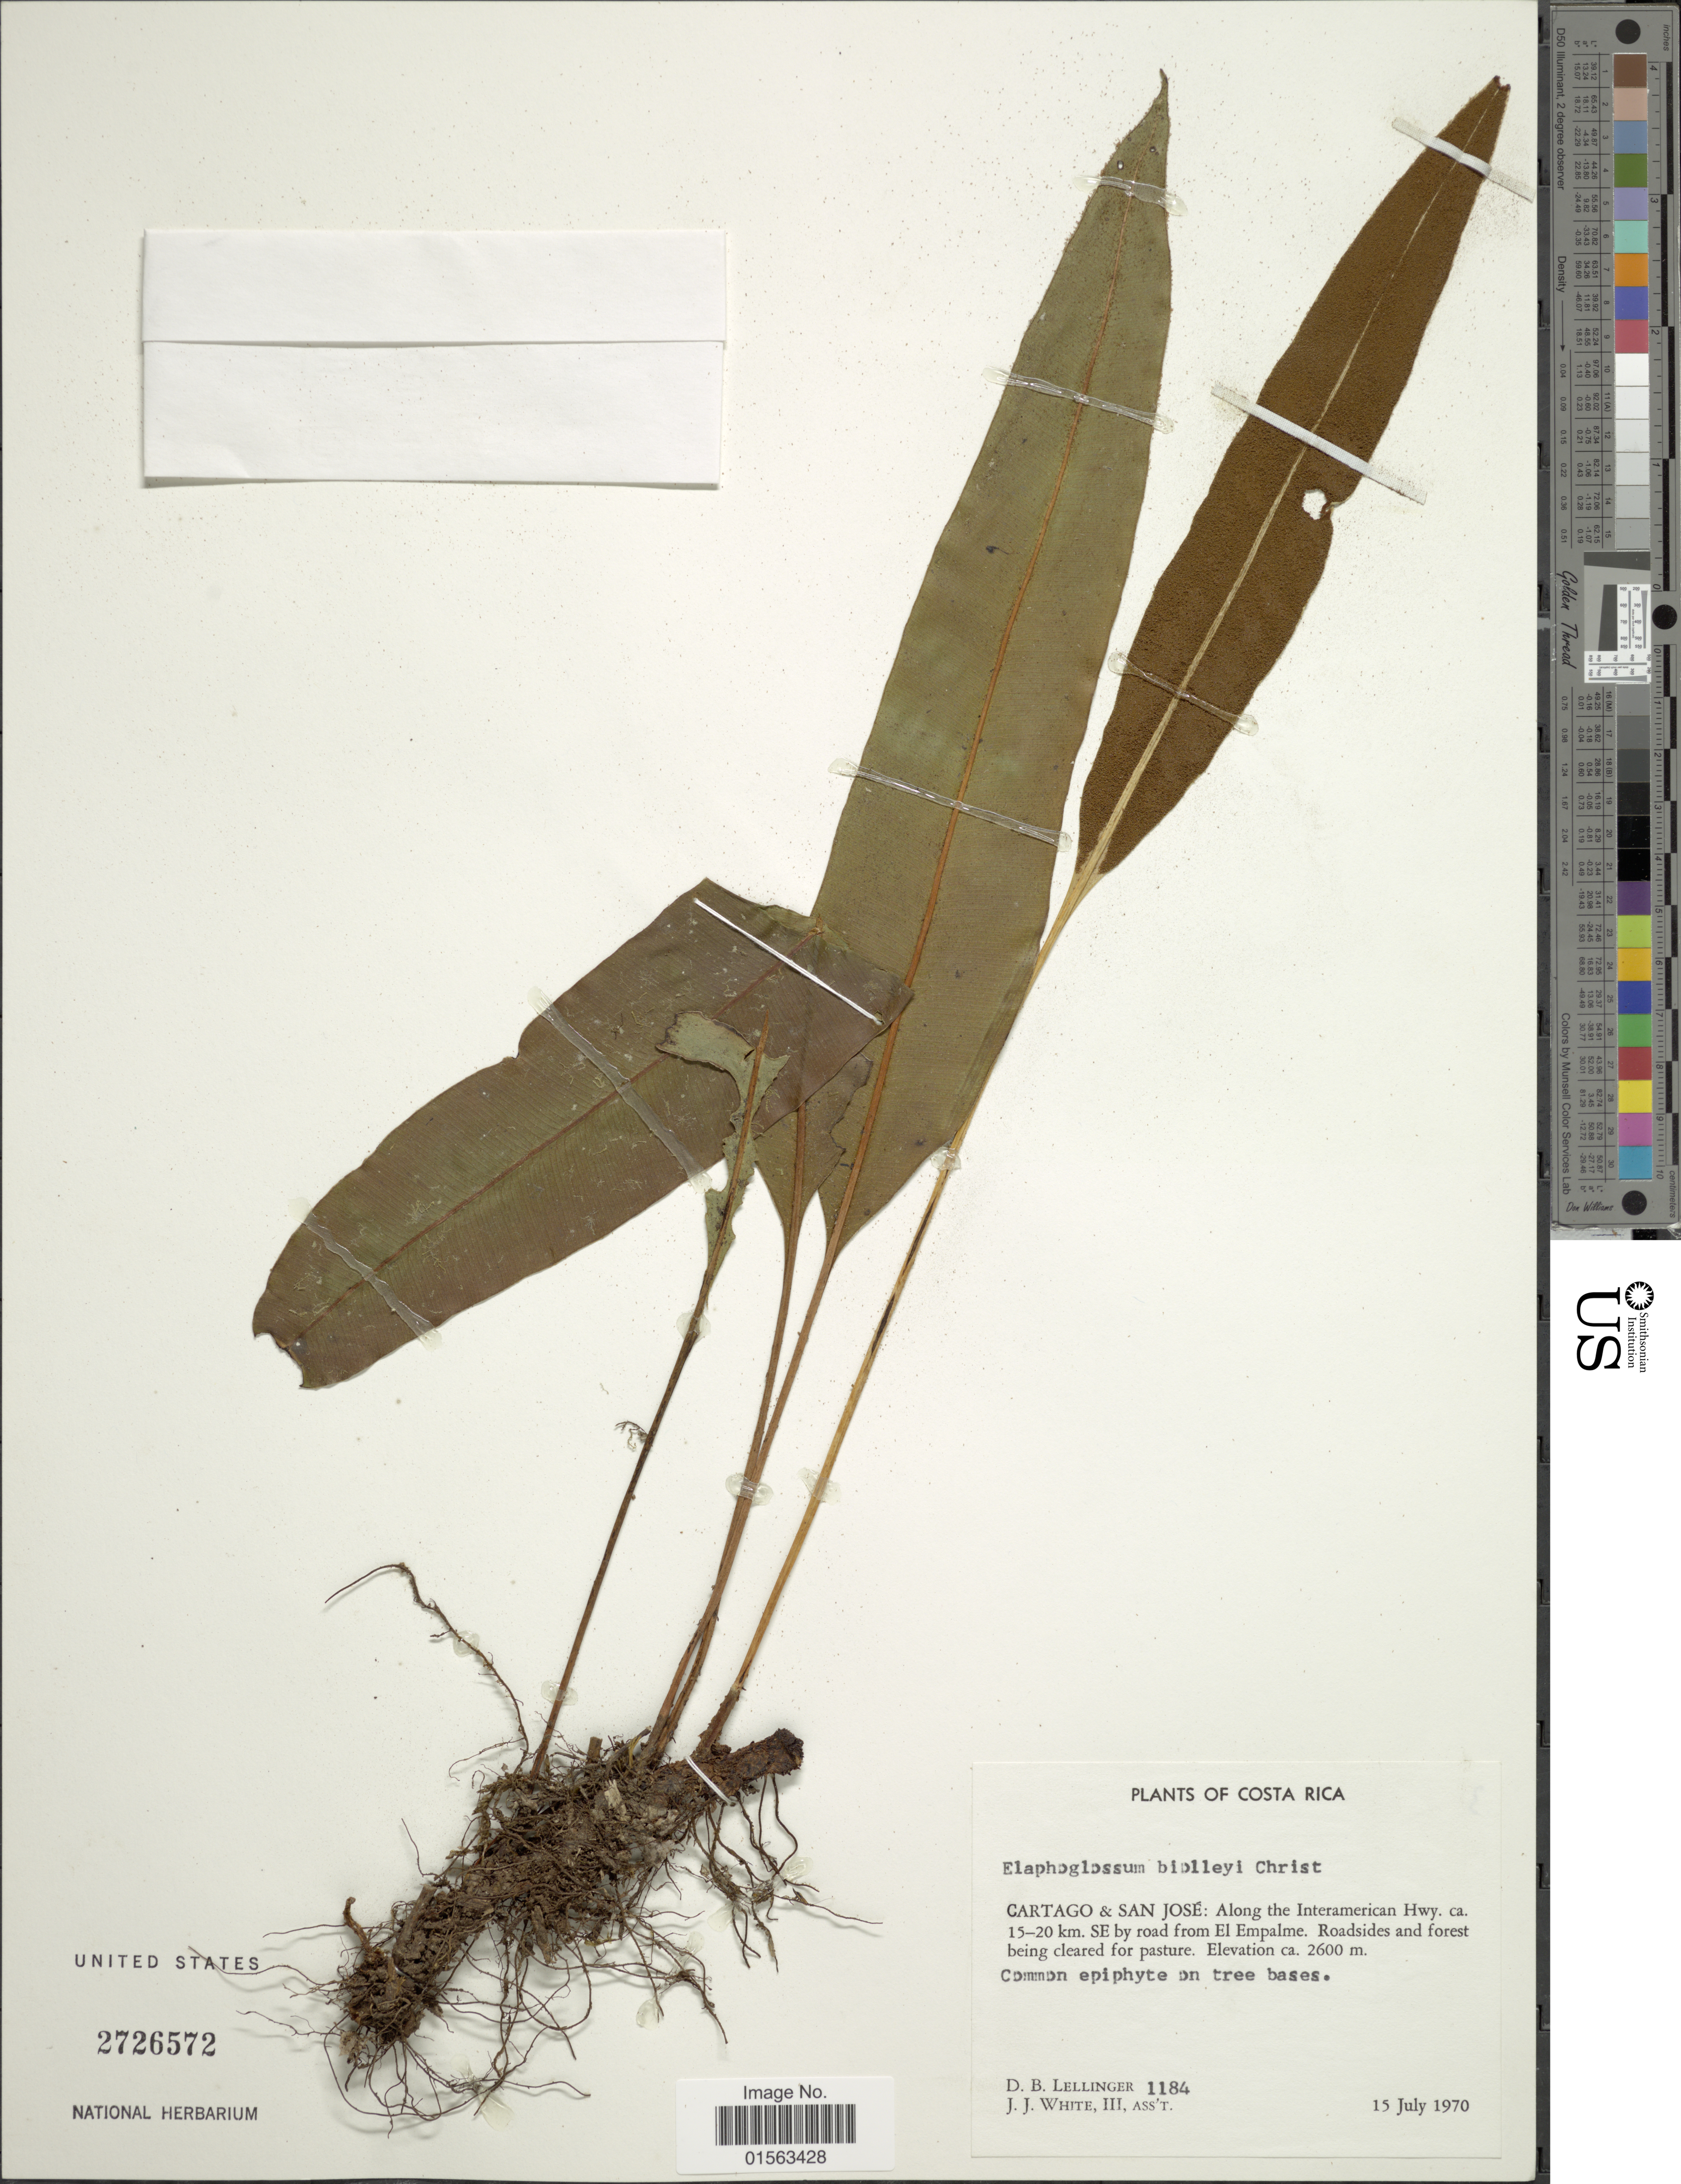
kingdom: Plantae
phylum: Tracheophyta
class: Polypodiopsida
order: Polypodiales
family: Dryopteridaceae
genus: Elaphoglossum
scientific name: Elaphoglossum biolleyi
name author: Christ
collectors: D. B. Lellinger & J. J. White III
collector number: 1184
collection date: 1970-07-15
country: Costa Rica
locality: Cartago & San Jose: along the Interamerican Hwy. ca. 15-20 km. SE by road from El Empalme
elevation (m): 2600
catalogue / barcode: US 2726572